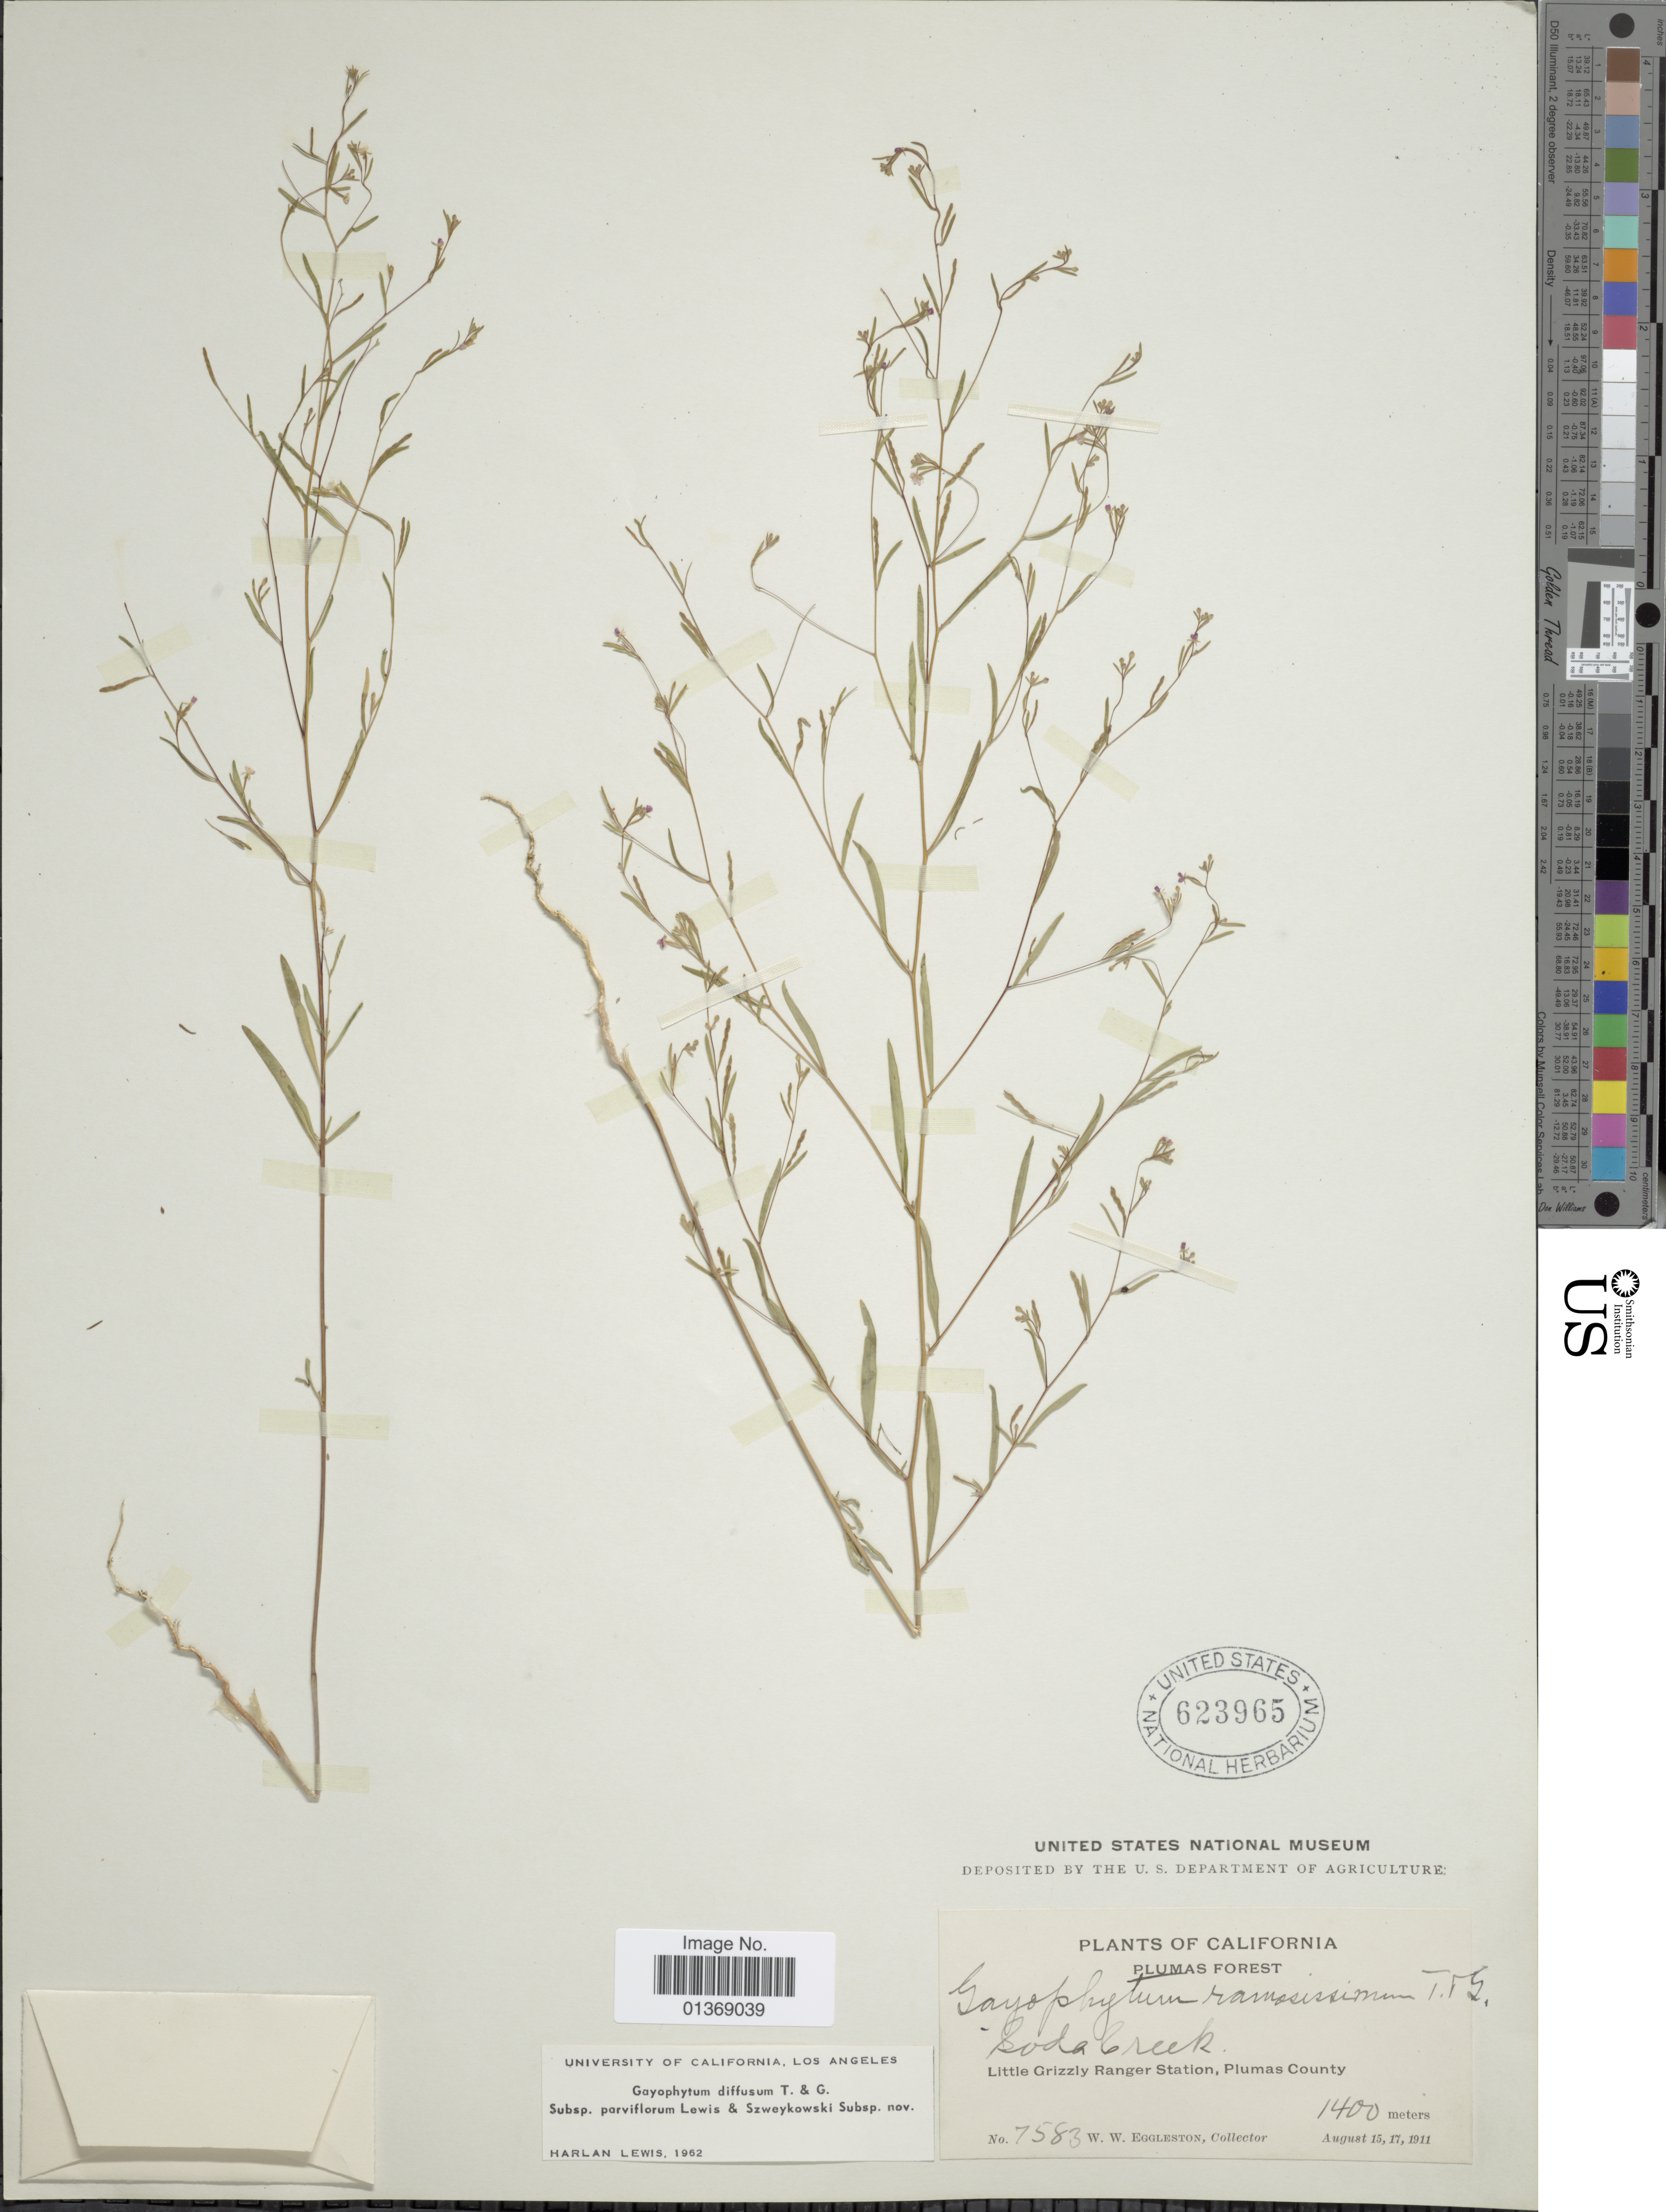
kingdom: Plantae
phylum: Tracheophyta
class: Magnoliopsida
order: Myrtales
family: Onagraceae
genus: Gayophytum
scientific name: Gayophytum diffusum subsp. parviflorum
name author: F. H. Lewis & Szweyk.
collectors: W. W. Eggleston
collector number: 7583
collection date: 1911-08-15/1911-08-17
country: United States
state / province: California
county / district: Plumas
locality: Plumas Forest, Soda Creek, Little Grizzly Ranger Station, Plumas County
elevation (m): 1400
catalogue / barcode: US 623965